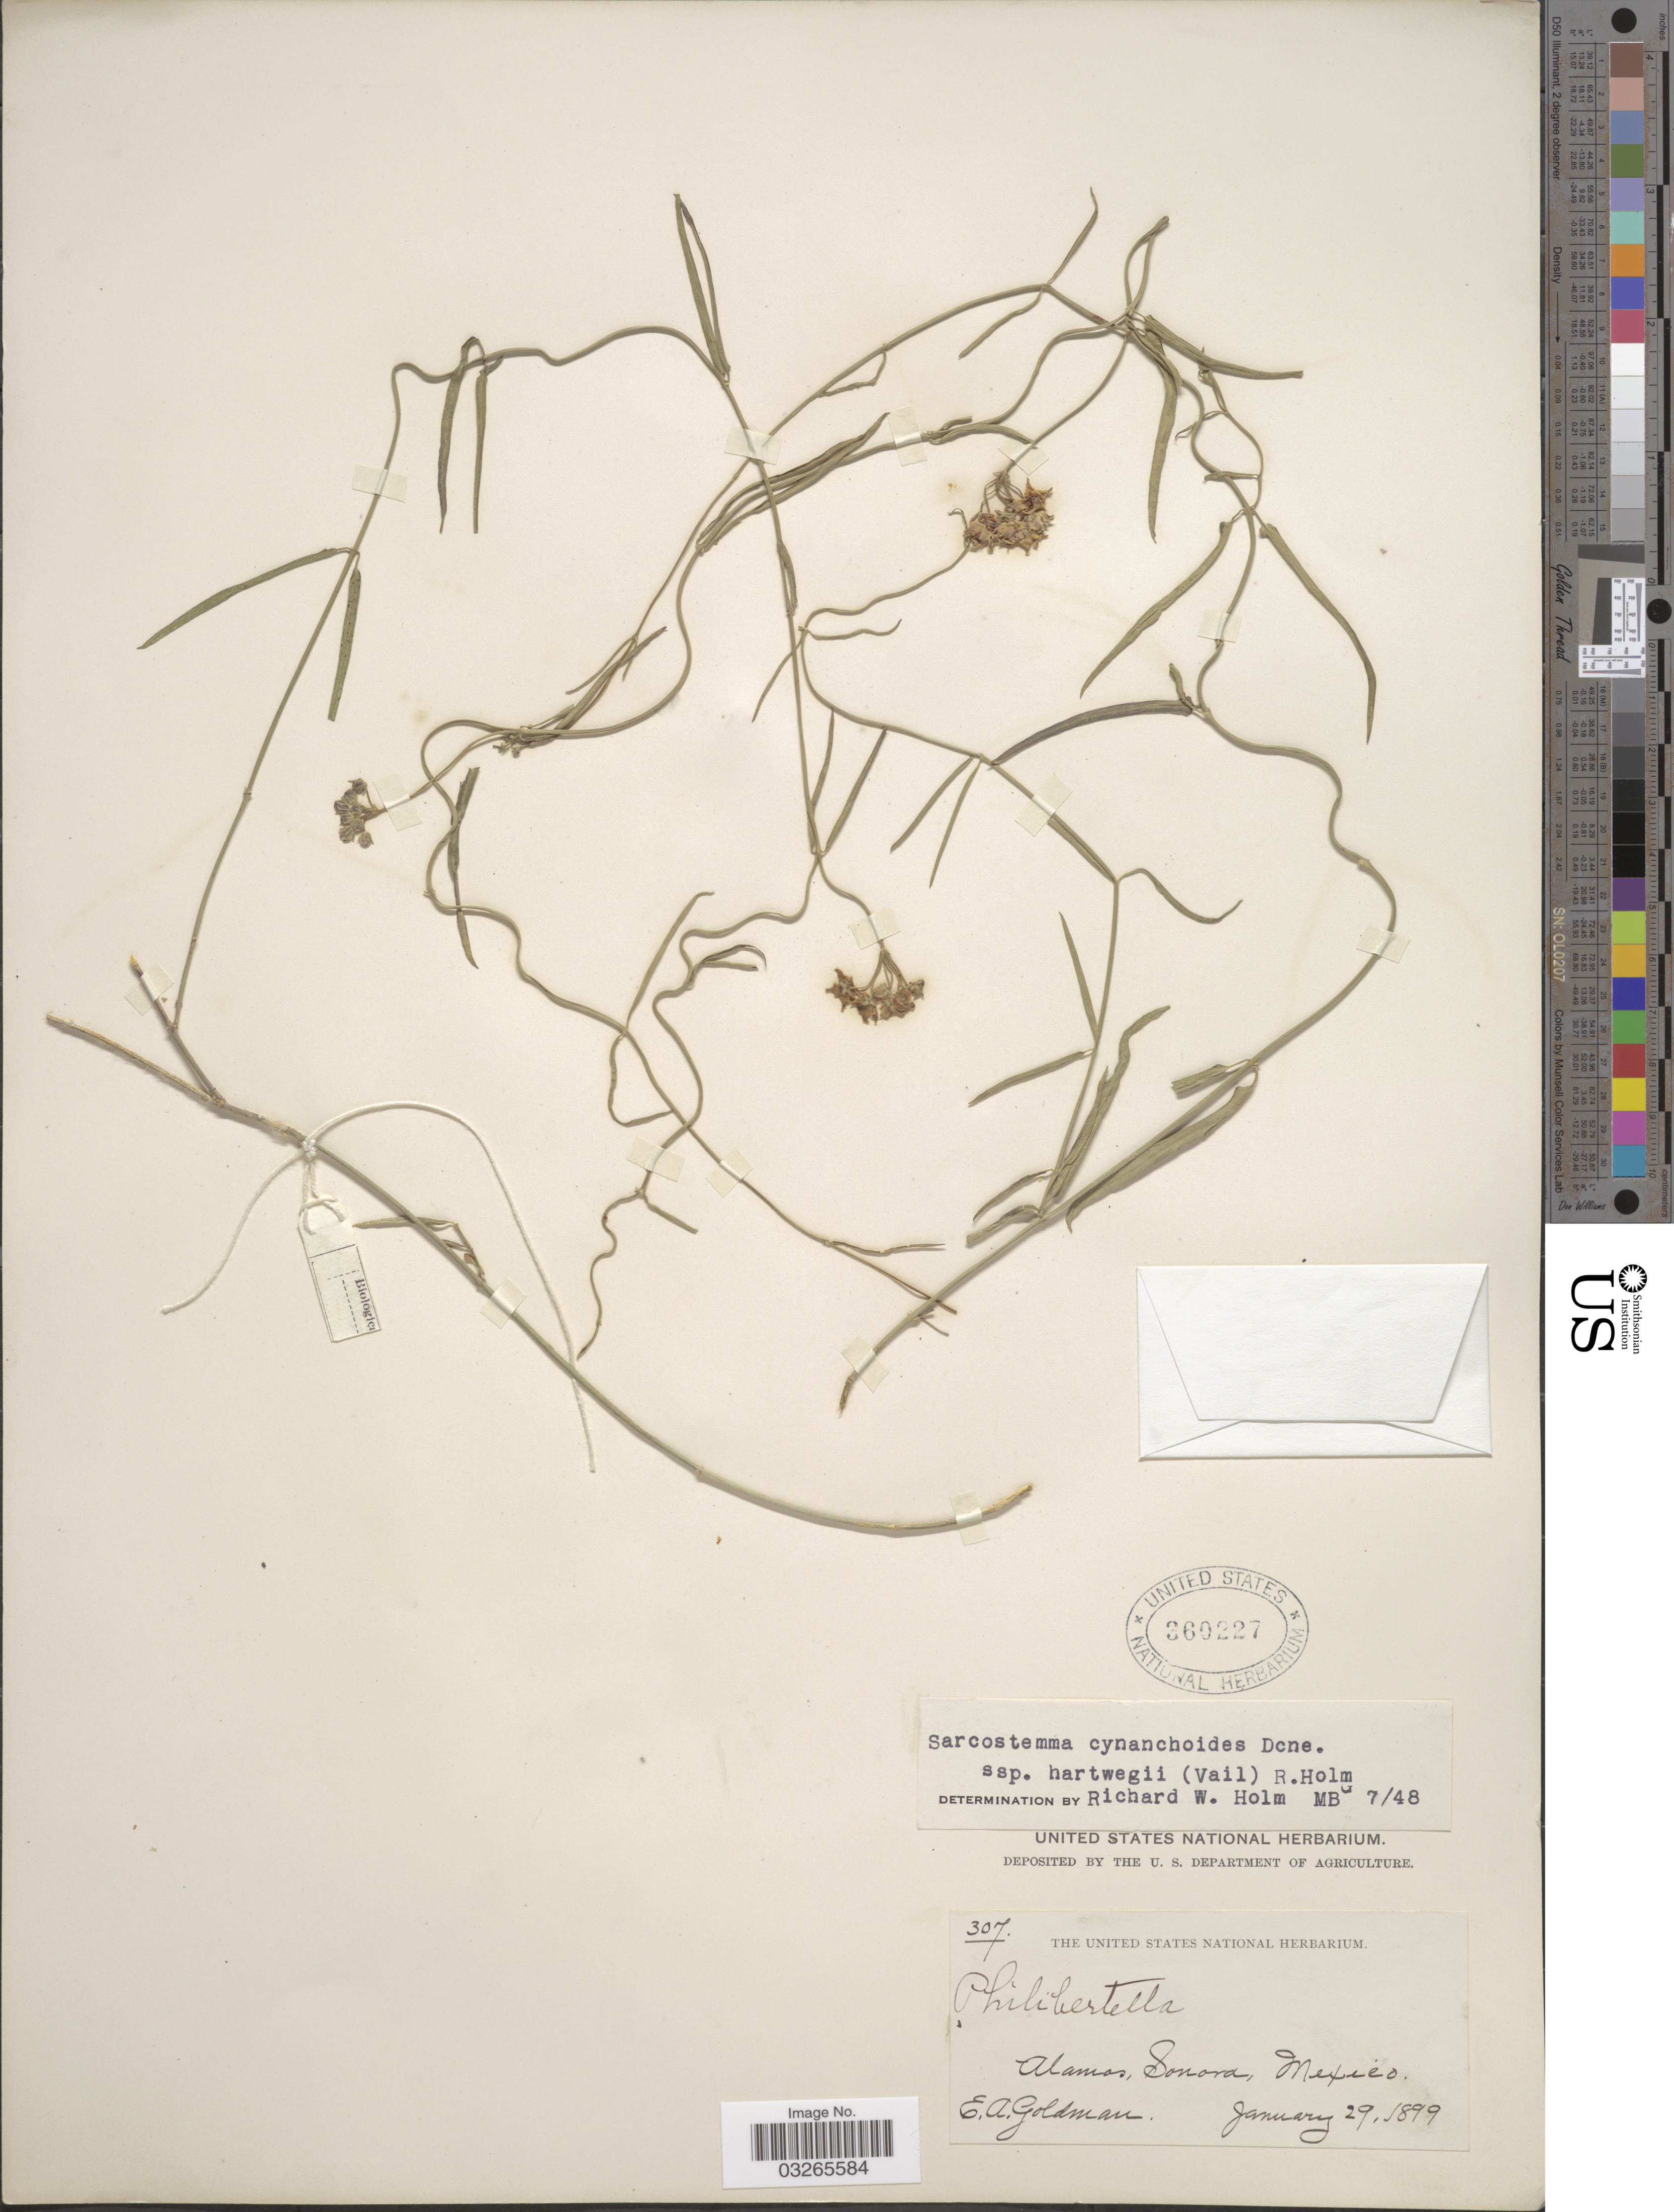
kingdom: Plantae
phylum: Tracheophyta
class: Magnoliopsida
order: Gentianales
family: Apocynaceae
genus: Sarcostemma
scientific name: Sarcostemma cynanchoides subsp. hartwegii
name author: (Vail) R.W. Holm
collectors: E. A. Goldman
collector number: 307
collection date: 1899-01-29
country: Mexico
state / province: Sonora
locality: Alamos, Sonora, Mexico.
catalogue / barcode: US 360227